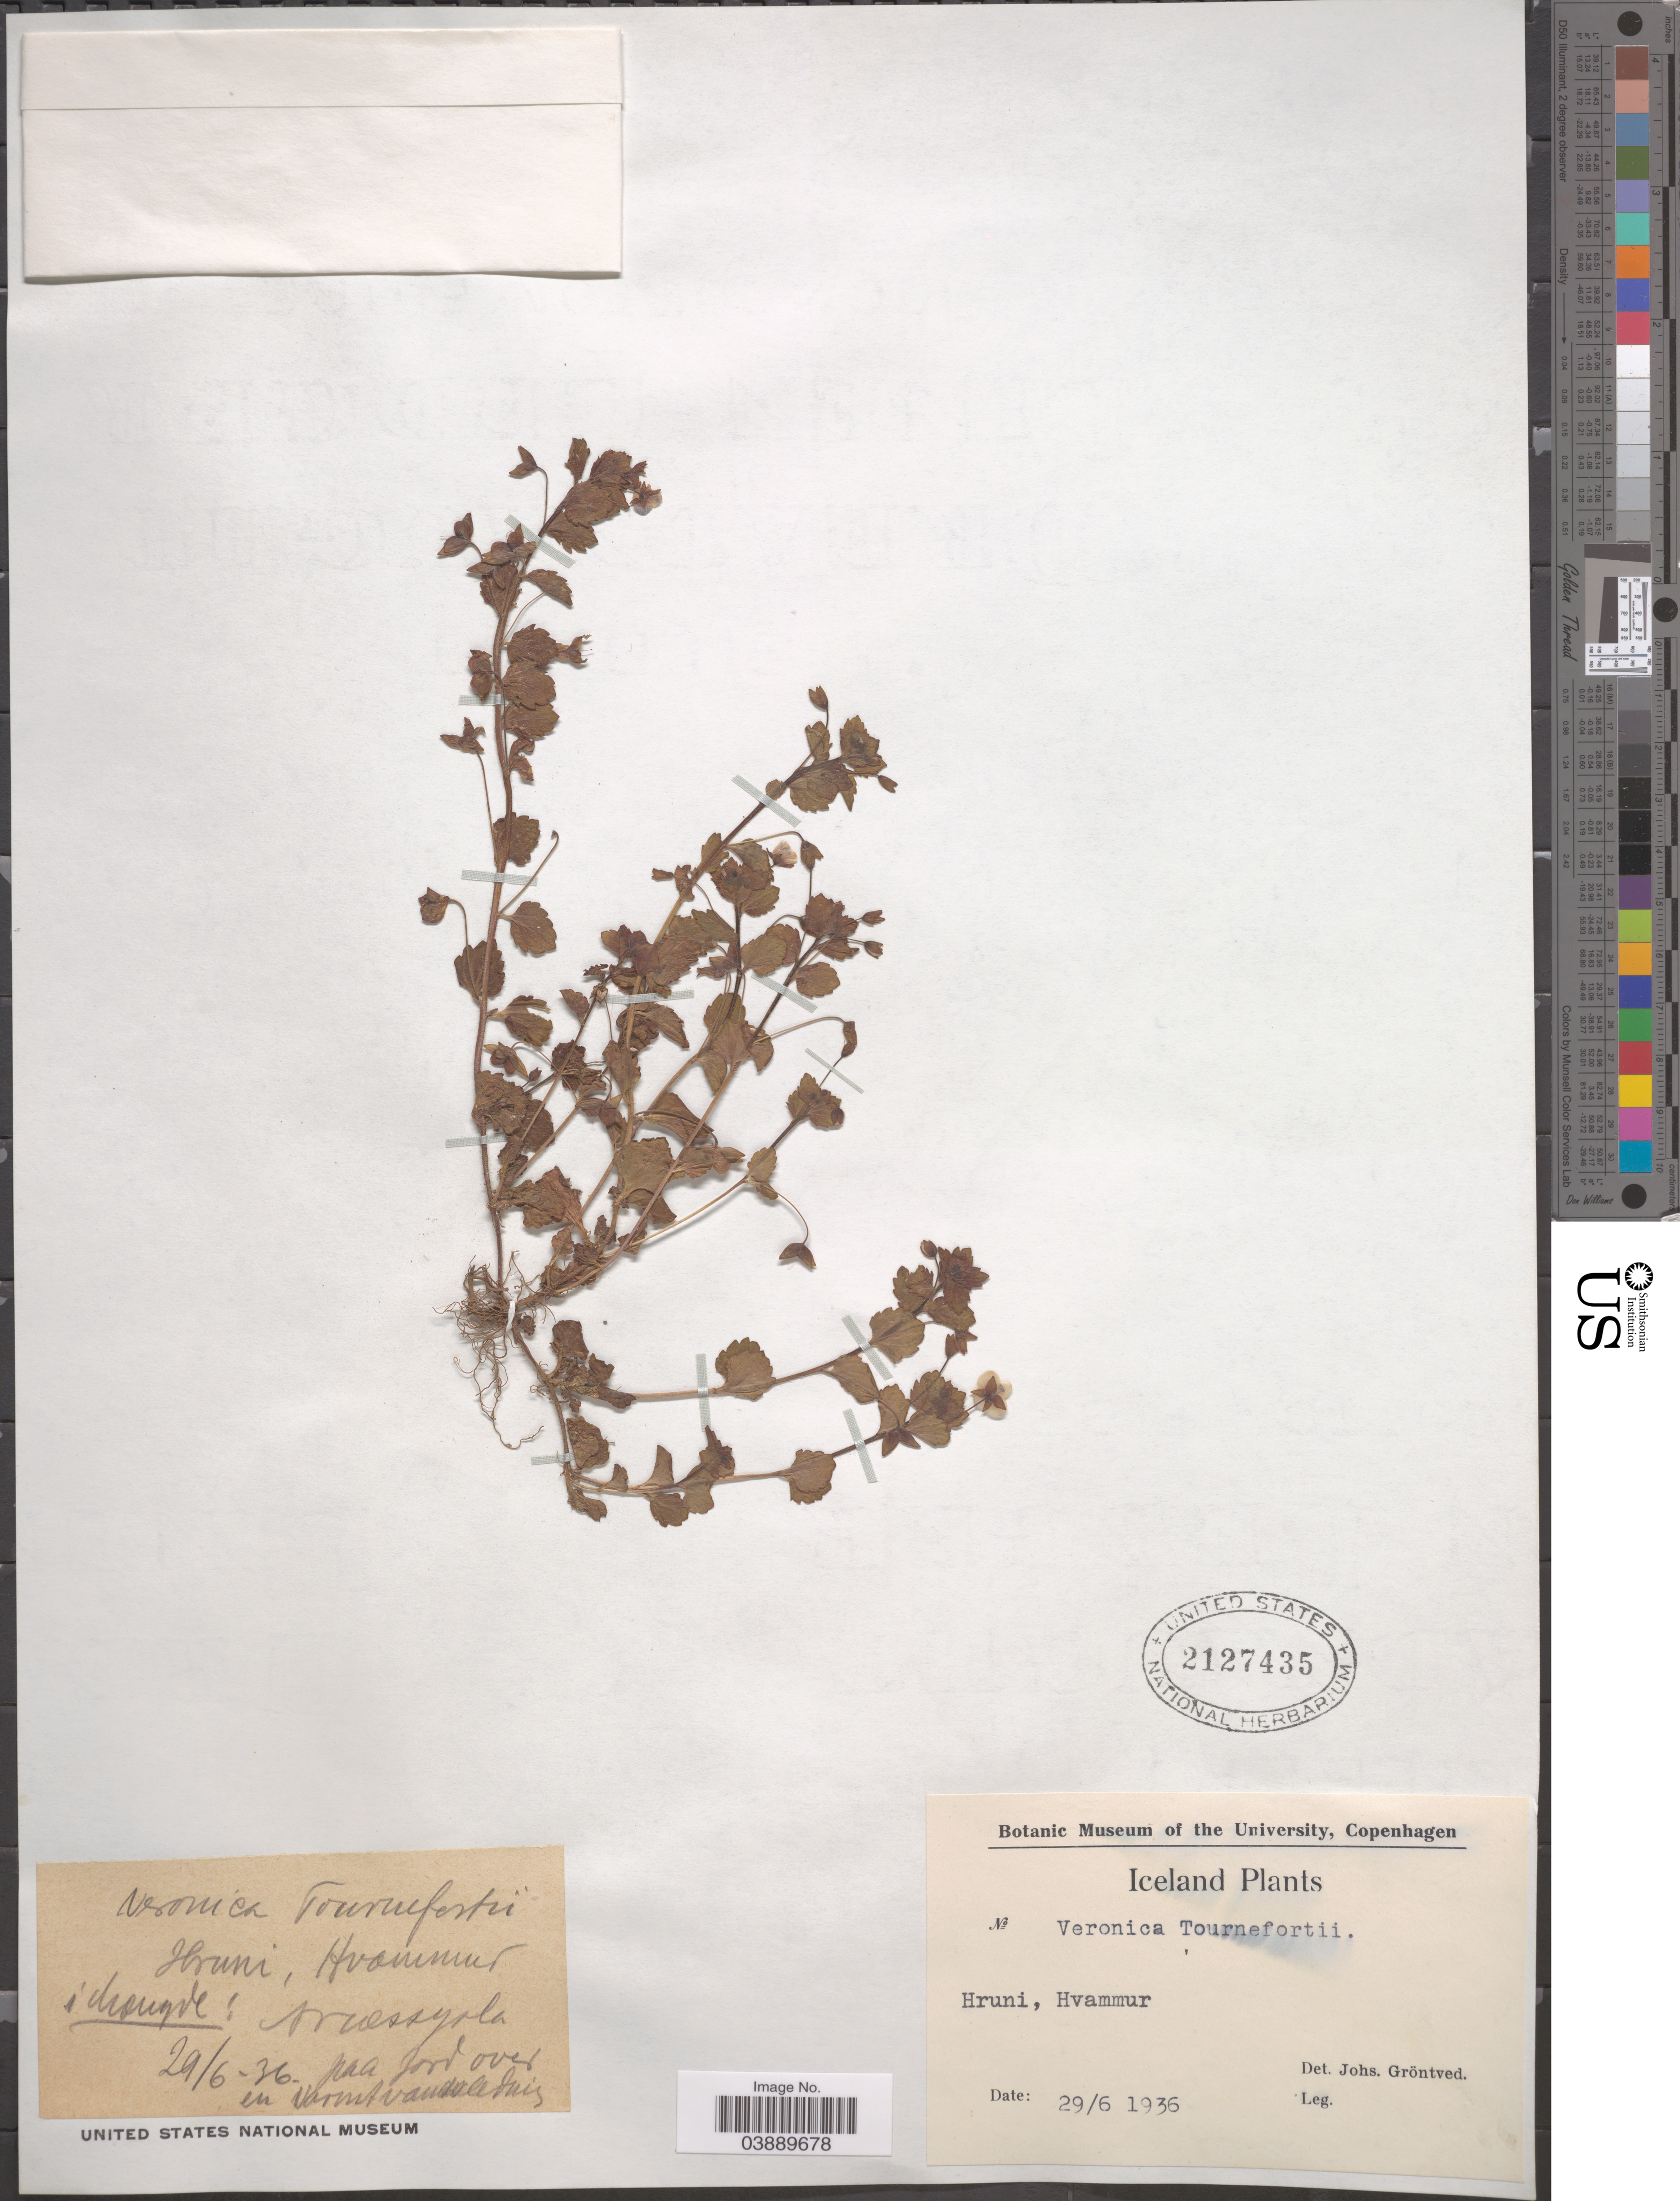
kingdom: Plantae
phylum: Tracheophyta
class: Magnoliopsida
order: Lamiales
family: Plantaginaceae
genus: Veronica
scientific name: Veronica persica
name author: Poir.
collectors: J. Gröntved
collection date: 1936-06-29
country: Iceland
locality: Hruni, Hvammur.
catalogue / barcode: US 2127435